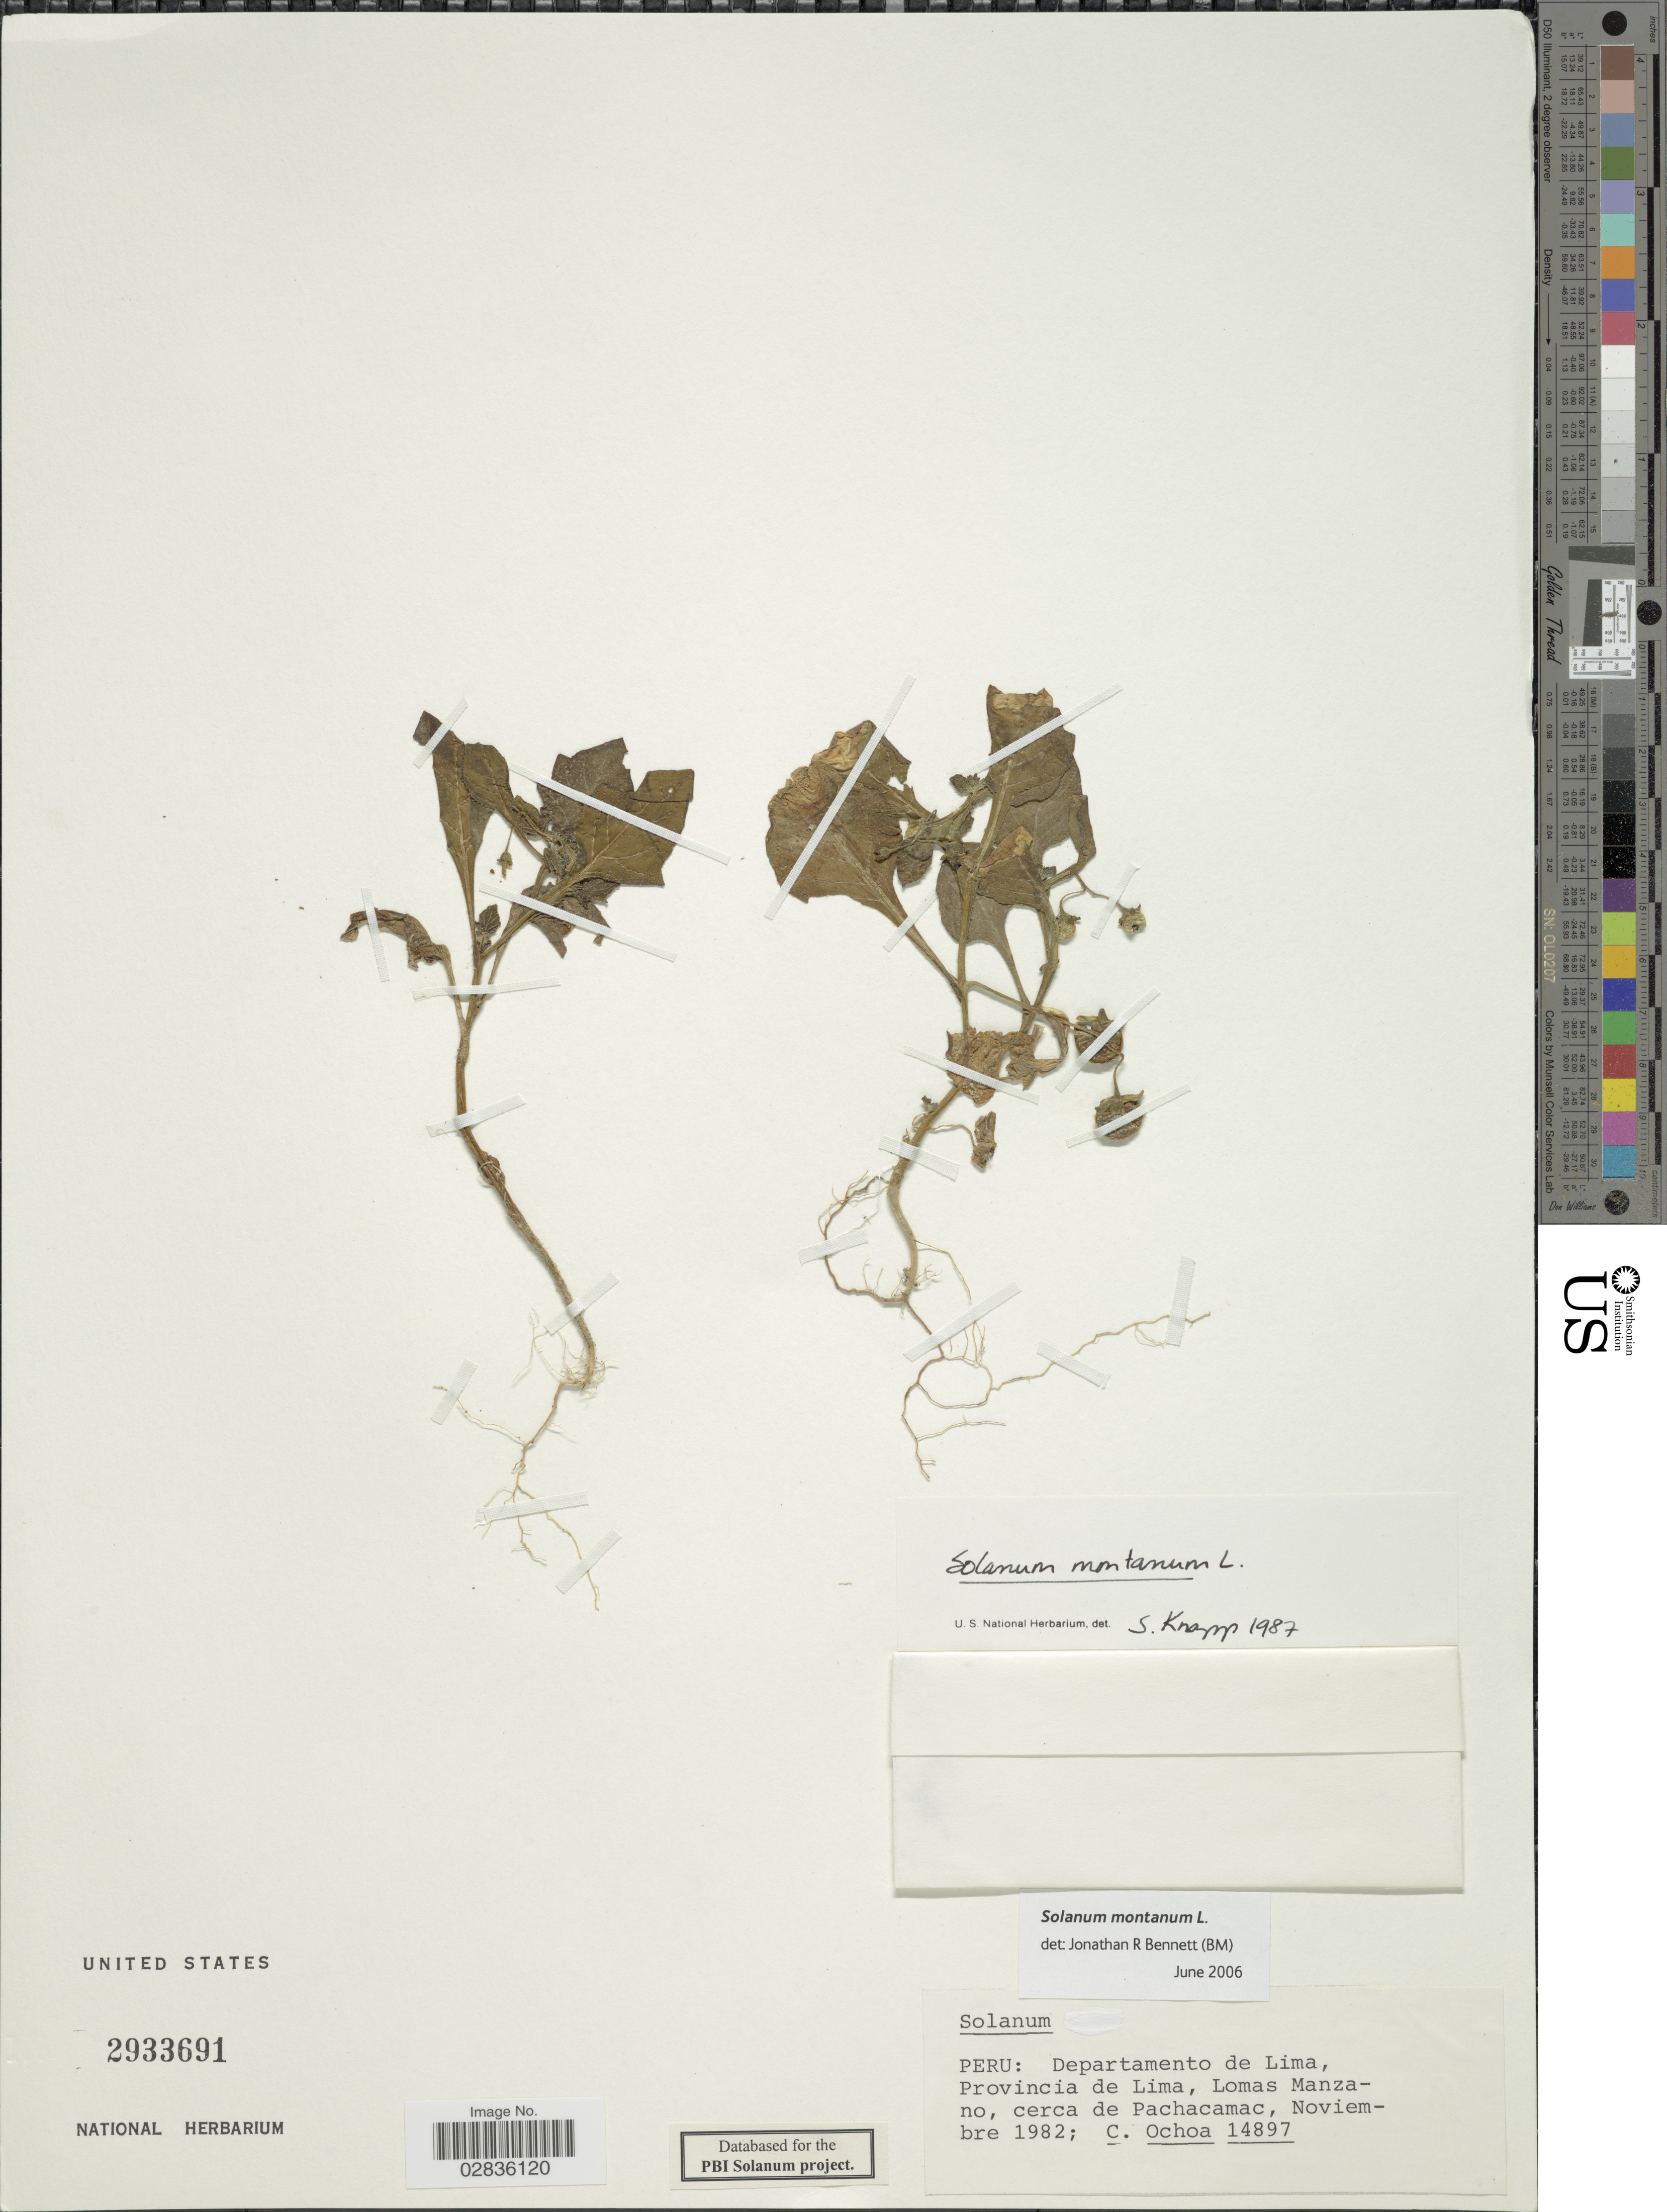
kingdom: Plantae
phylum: Tracheophyta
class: Magnoliopsida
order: Solanales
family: Solanaceae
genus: Solanum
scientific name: Solanum montanum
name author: L.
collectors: C. Ochoa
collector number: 14897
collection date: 1982-11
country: Peru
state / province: Lima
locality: Departamento de Lima, Provincia de Lima, Lomas Manzano, cerca de Pachacamac.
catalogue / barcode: US 2933691